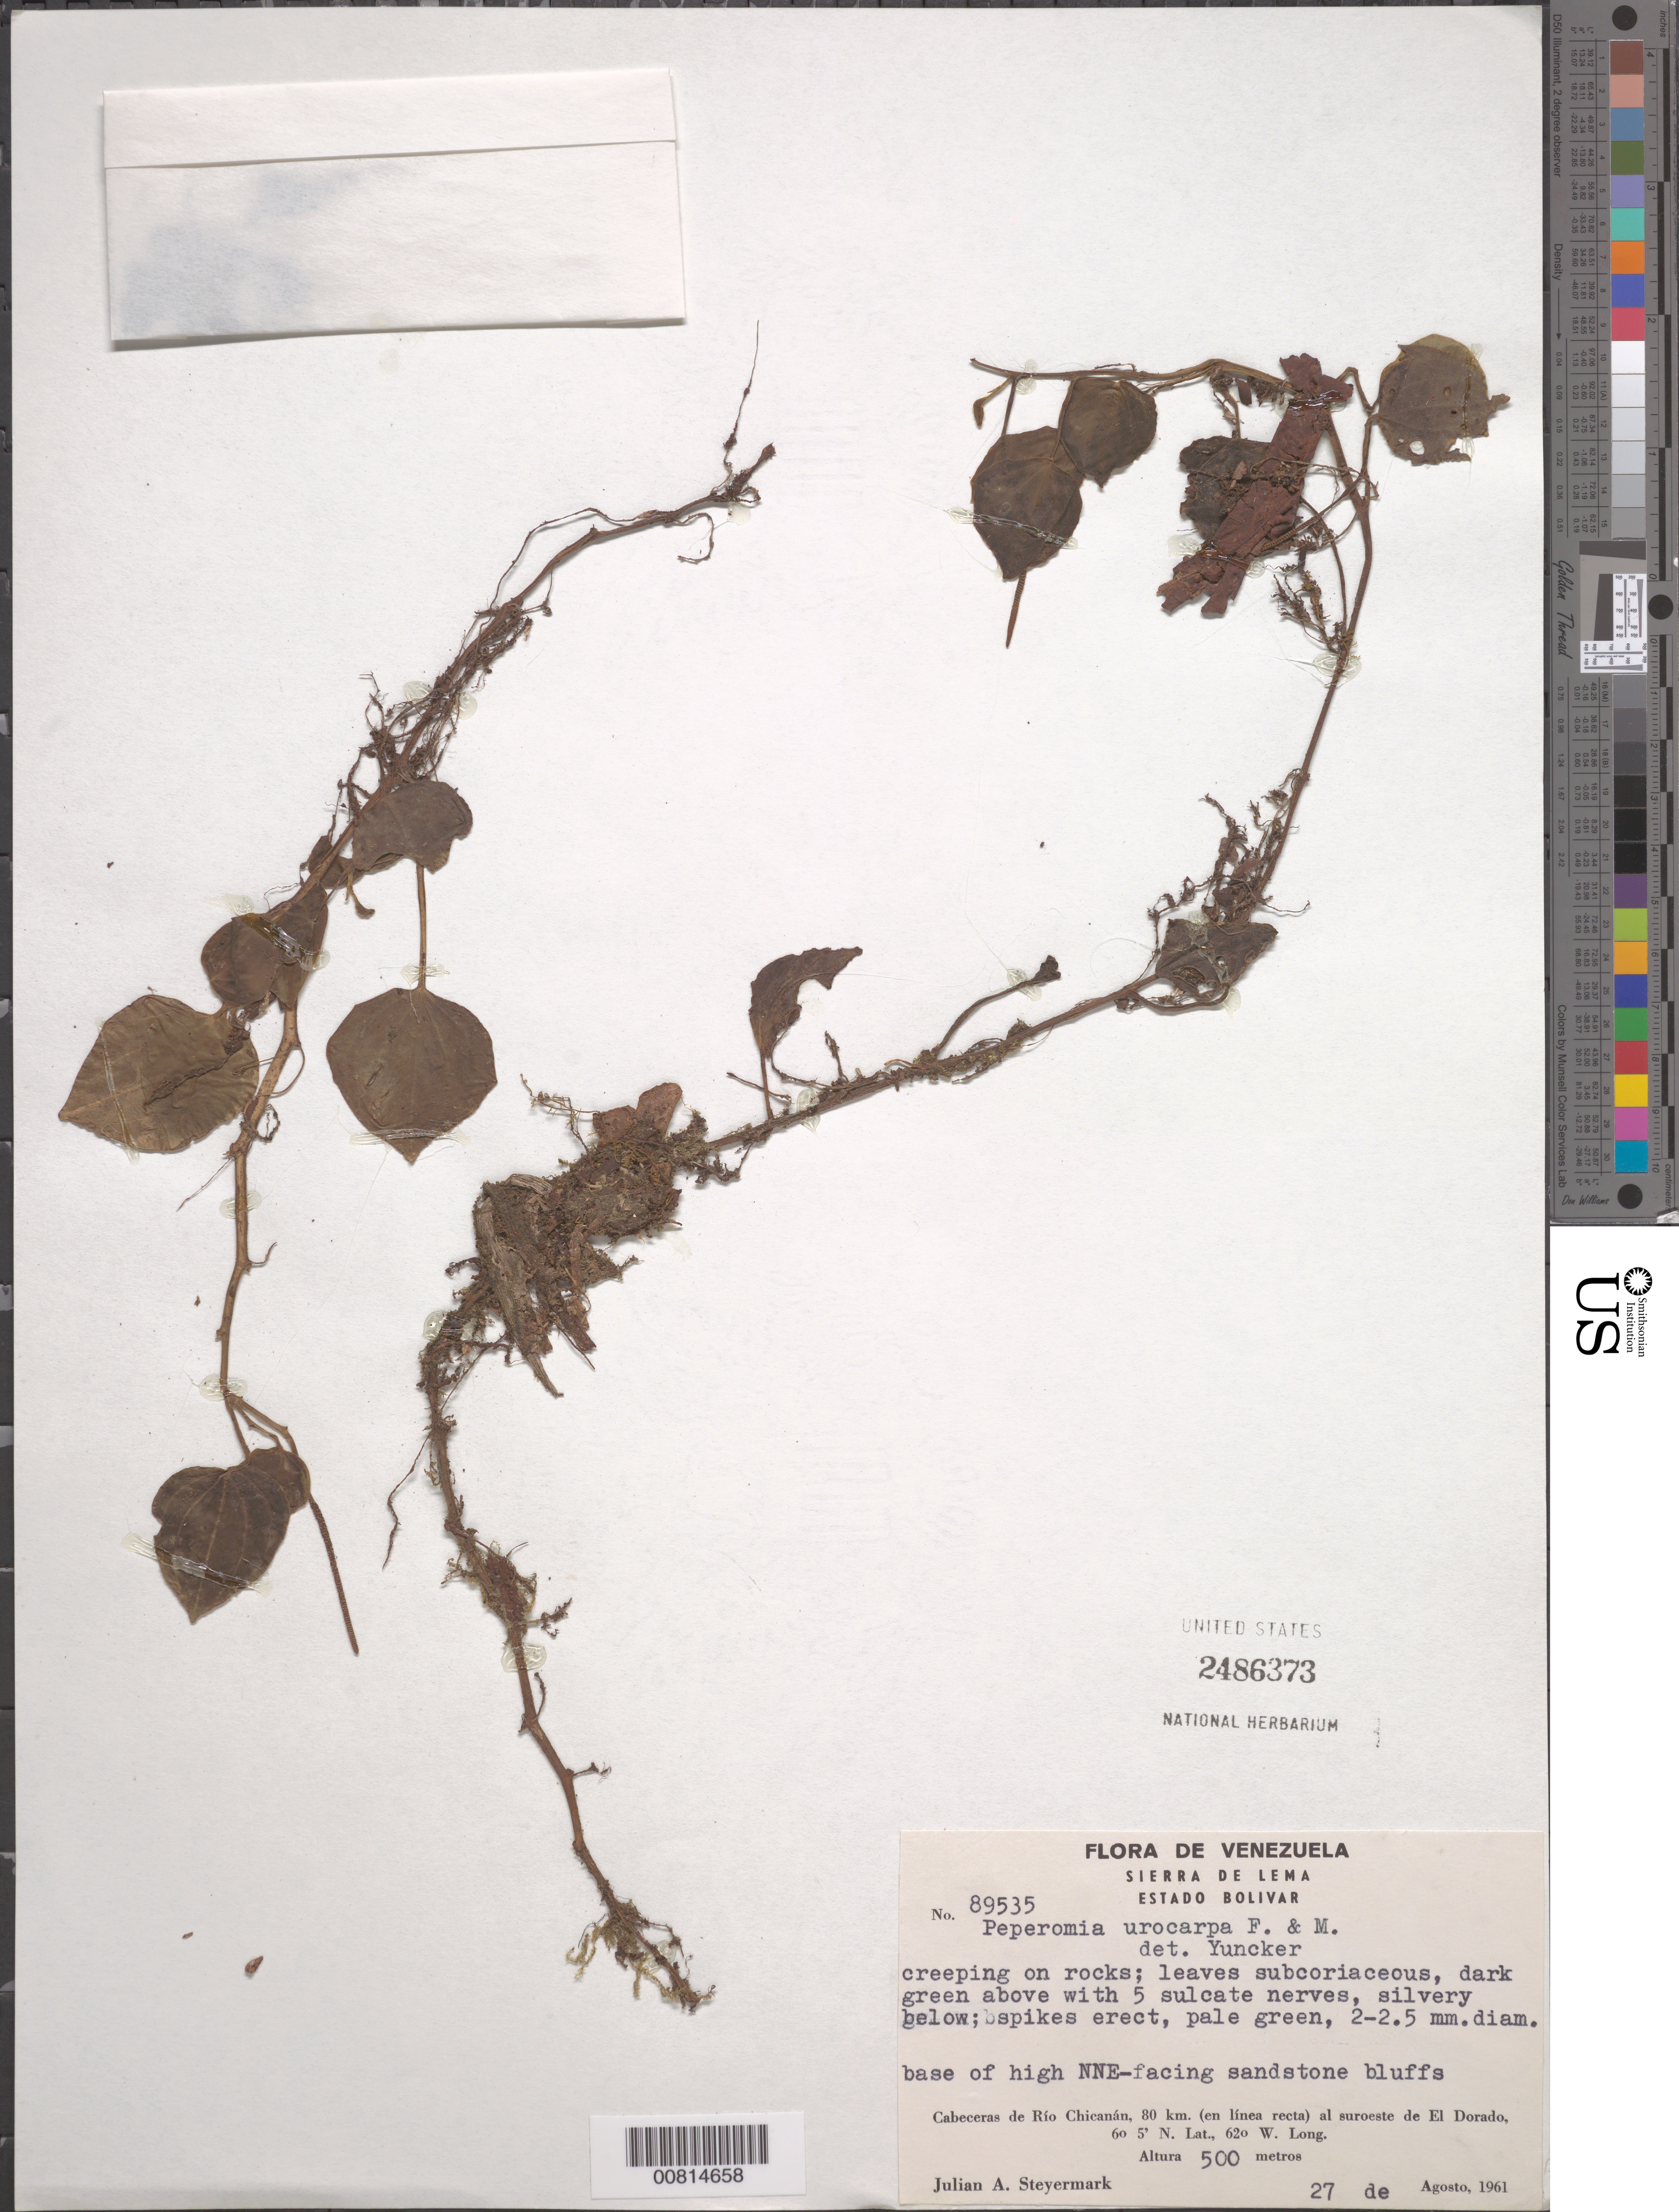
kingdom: Plantae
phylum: Tracheophyta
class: Magnoliopsida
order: Piperales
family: Piperaceae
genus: Peperomia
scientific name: Peperomia obtusifolia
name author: (L.) A. Dietr.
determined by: Yuncker, T. G.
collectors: J. Steyermark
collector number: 89535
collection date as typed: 27-Aug-61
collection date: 1961-08-27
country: Venezuela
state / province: Bolívar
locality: Sierra de Lema, Cabeceras de Río Chicanán, 80 km in straight line to SW of El Dorado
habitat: Base of high sandstone NNE-facing bluffs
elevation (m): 500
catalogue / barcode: US 2486373